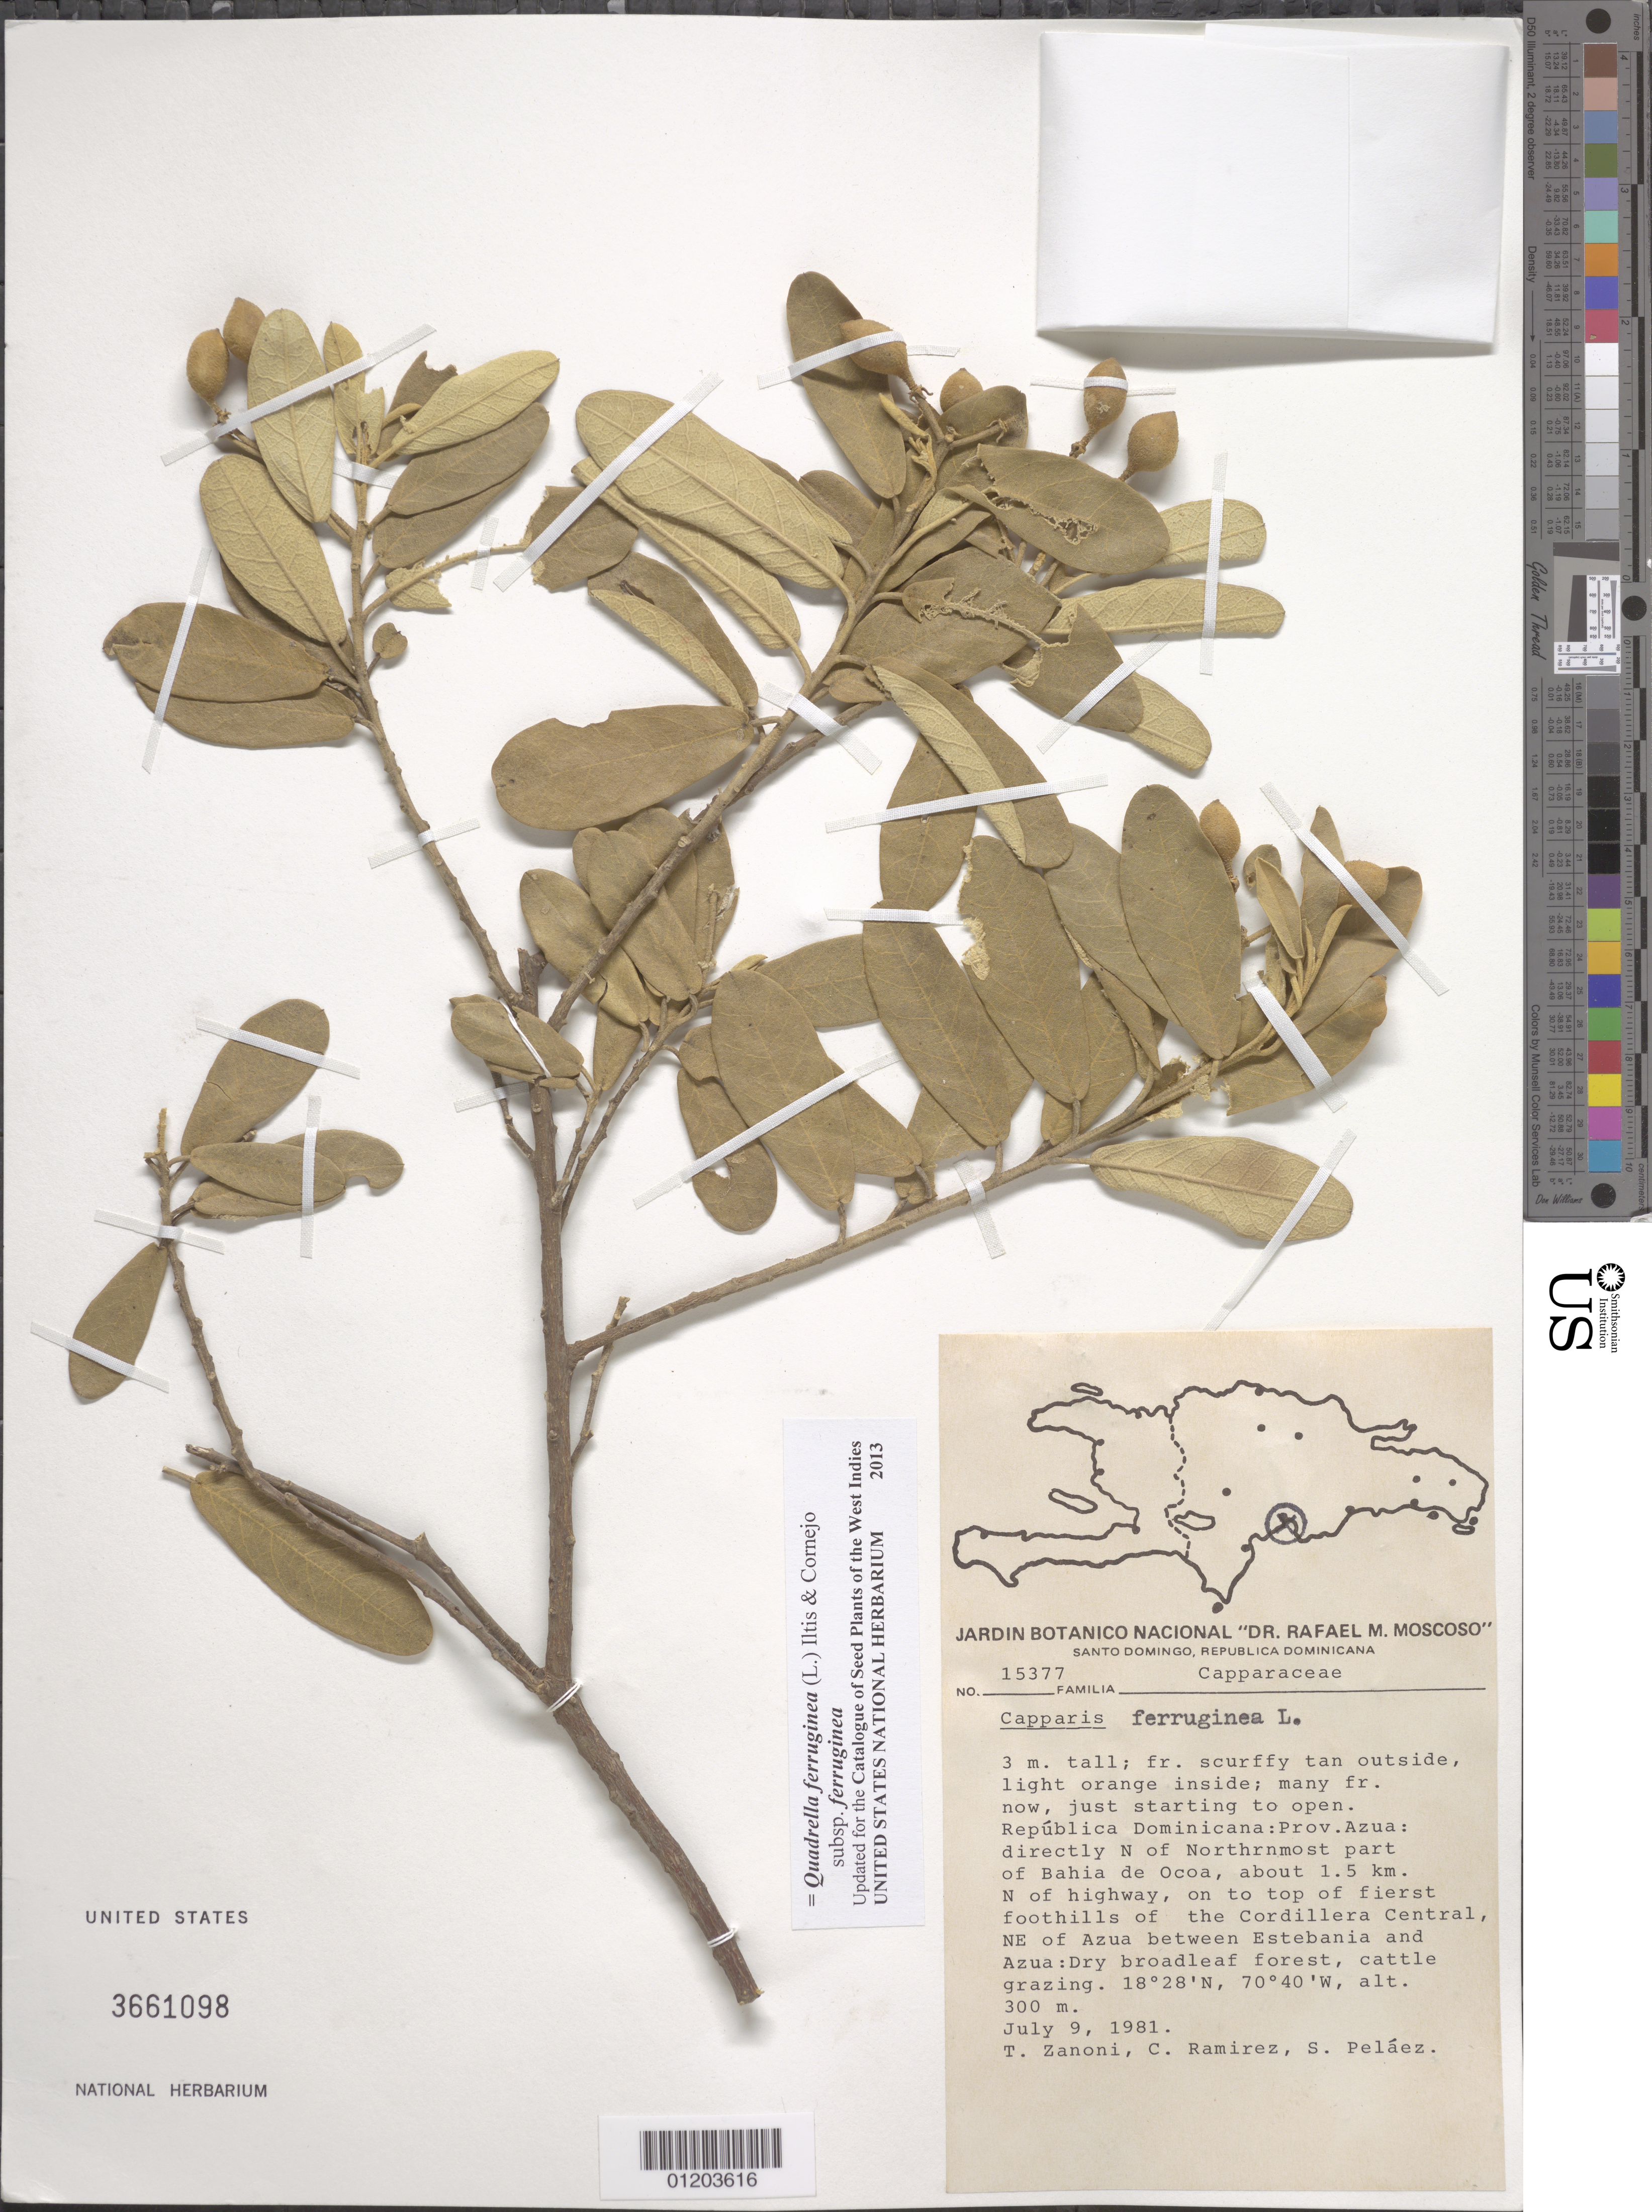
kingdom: Plantae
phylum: Tracheophyta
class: Magnoliopsida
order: Brassicales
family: Capparaceae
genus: Quadrella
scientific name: Quadrella ferruginea subsp. ferruginea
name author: (L.) Cornejo & Iltis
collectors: T. A. Zanoni, C. Ramirez & S. Pelaez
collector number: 15377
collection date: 1981-07-08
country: Dominican Republic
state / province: Azua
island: Hispaniola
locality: Bahia de Ocoa, directly N of northernmost part; about 1.5 km N of highway, on to top of first foothills of the Cordillera Central; NE of Azua between Estebania and Azua.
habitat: Dry broadleaf forest, cattle grazing.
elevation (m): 300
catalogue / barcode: US 3661098